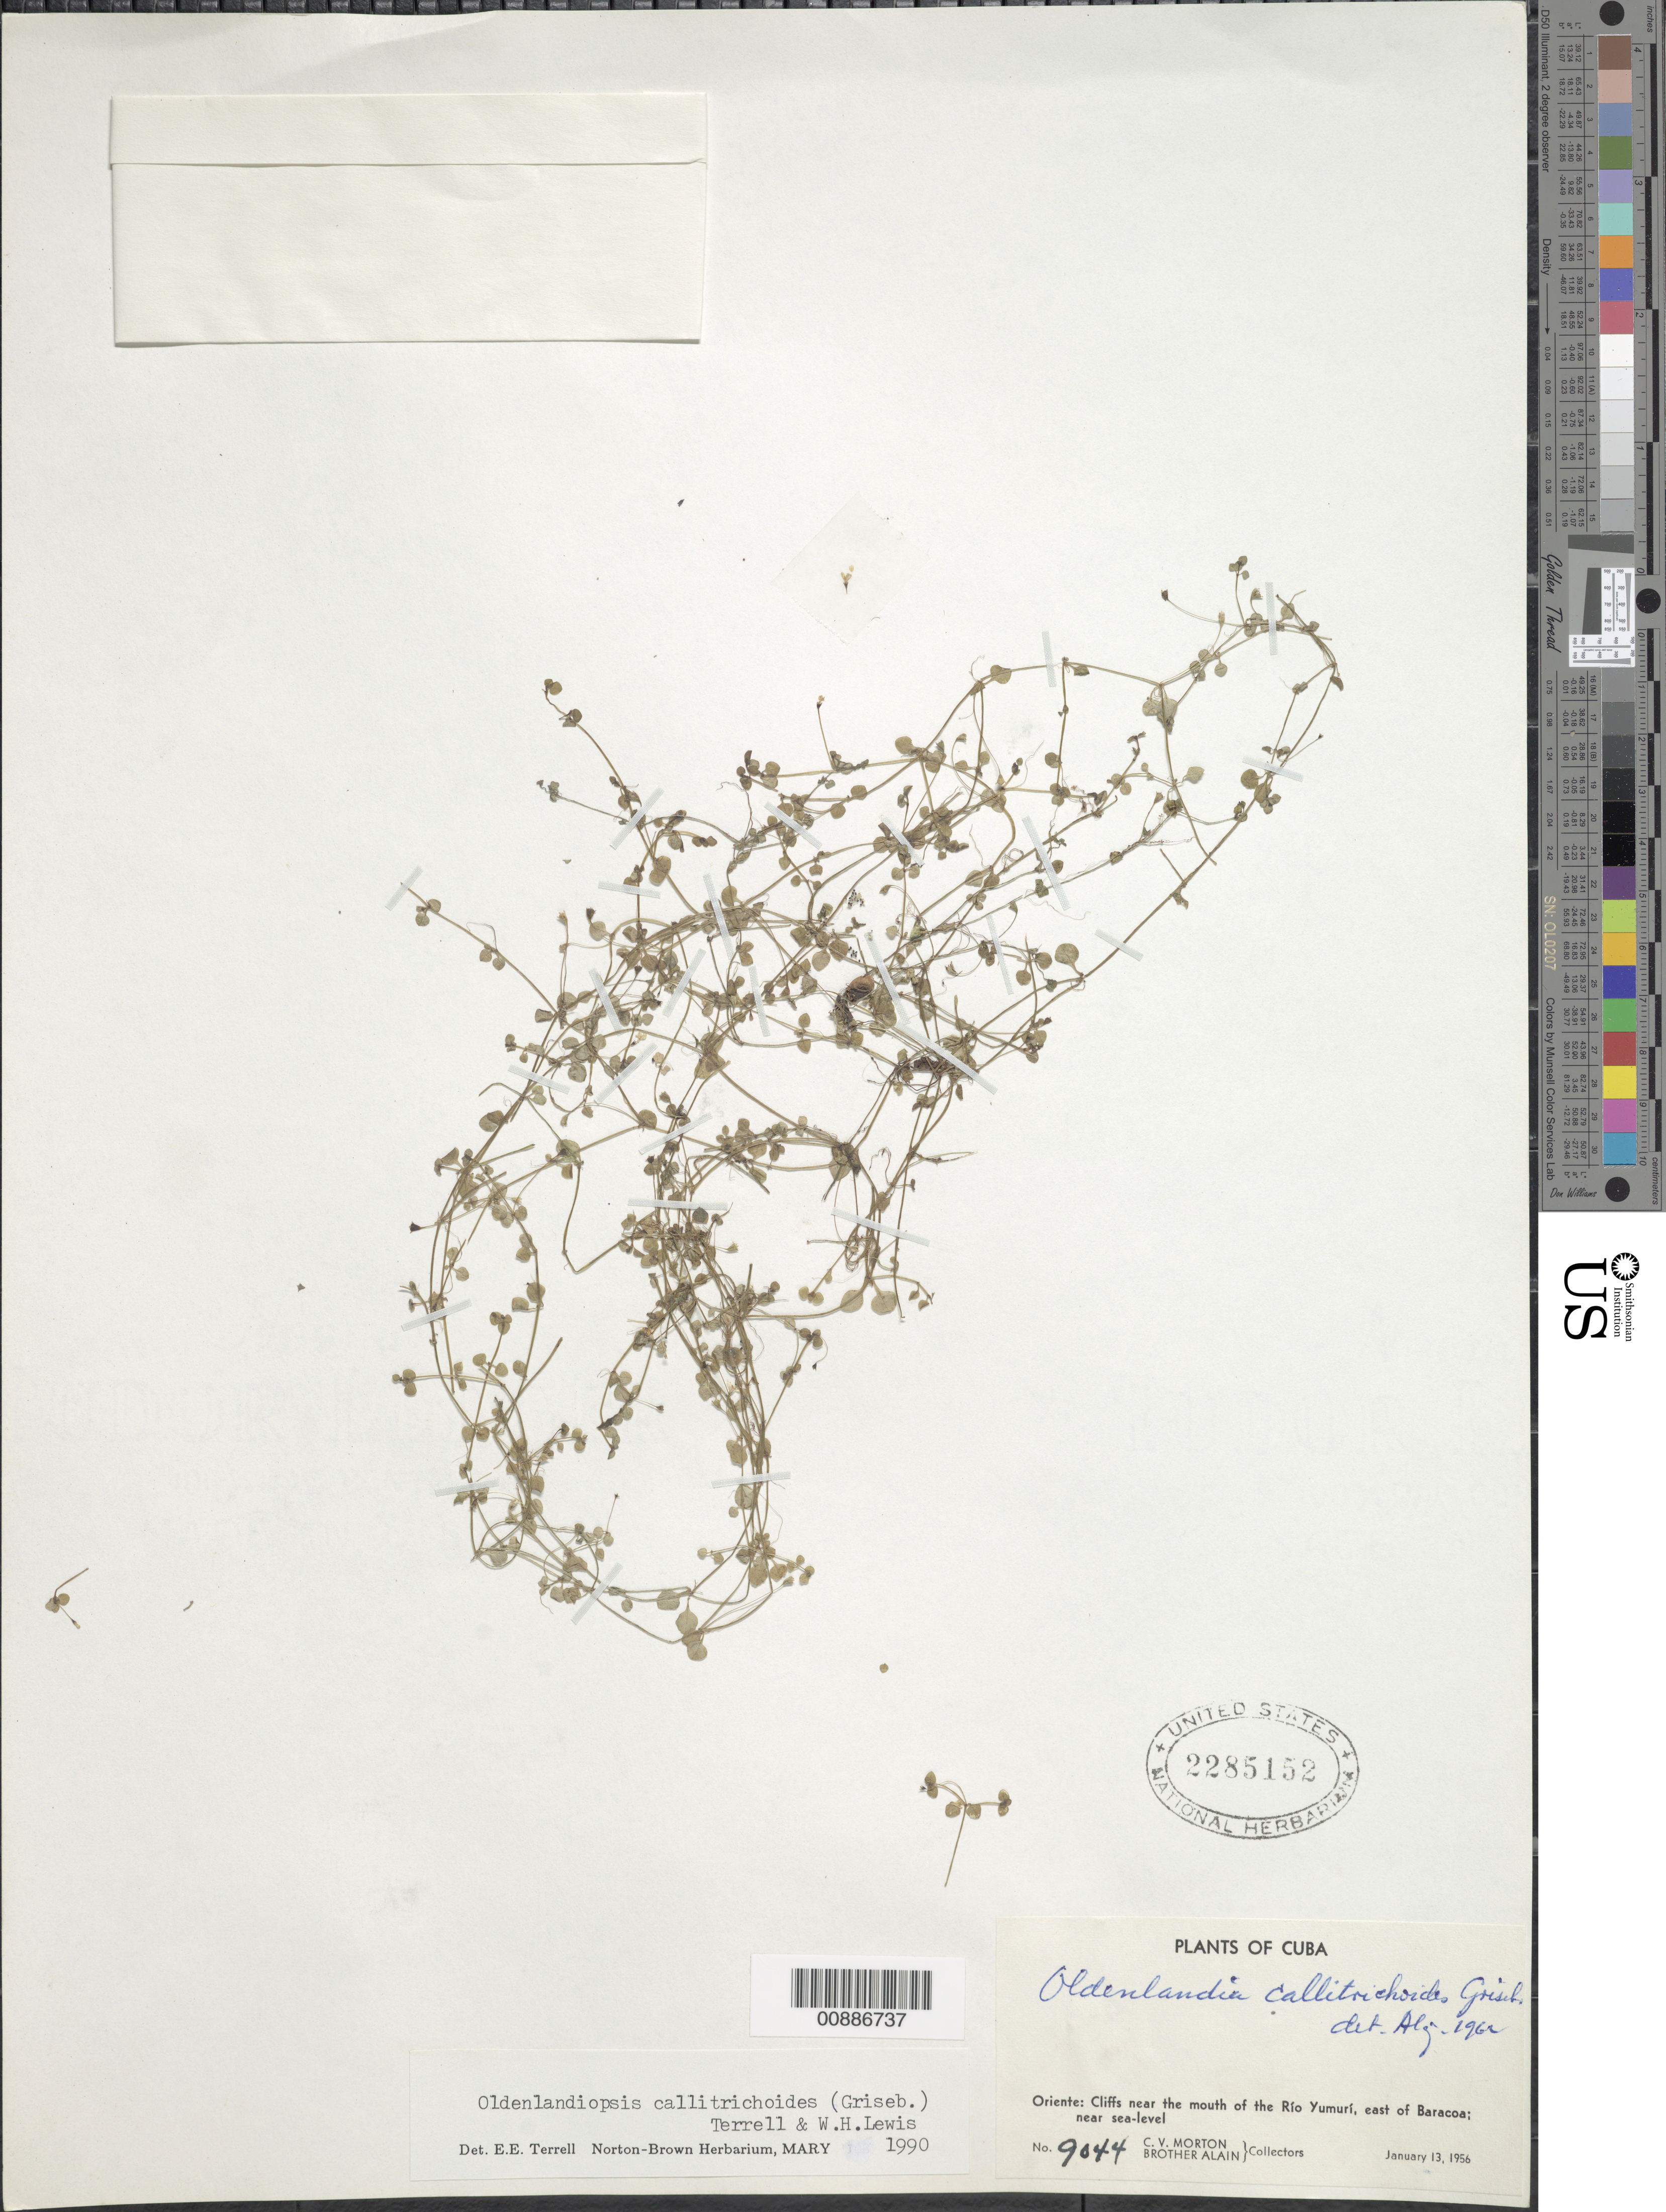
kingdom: Plantae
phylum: Tracheophyta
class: Magnoliopsida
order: Gentianales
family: Rubiaceae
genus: Oldenlandiopsis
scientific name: Oldenlandiopsis callitrichoides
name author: (Griseb.) Terrell & W.H. Lewis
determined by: Terrell, E. E.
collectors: C. V. Morton & A. H. Liogier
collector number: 9044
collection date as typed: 13 Jan 1956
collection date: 1956-01-13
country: Cuba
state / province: Oriente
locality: Cliffs near mouth of Río Yumurí, east of Baracoa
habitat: Cliffs near mouth of river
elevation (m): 0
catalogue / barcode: US 2285152